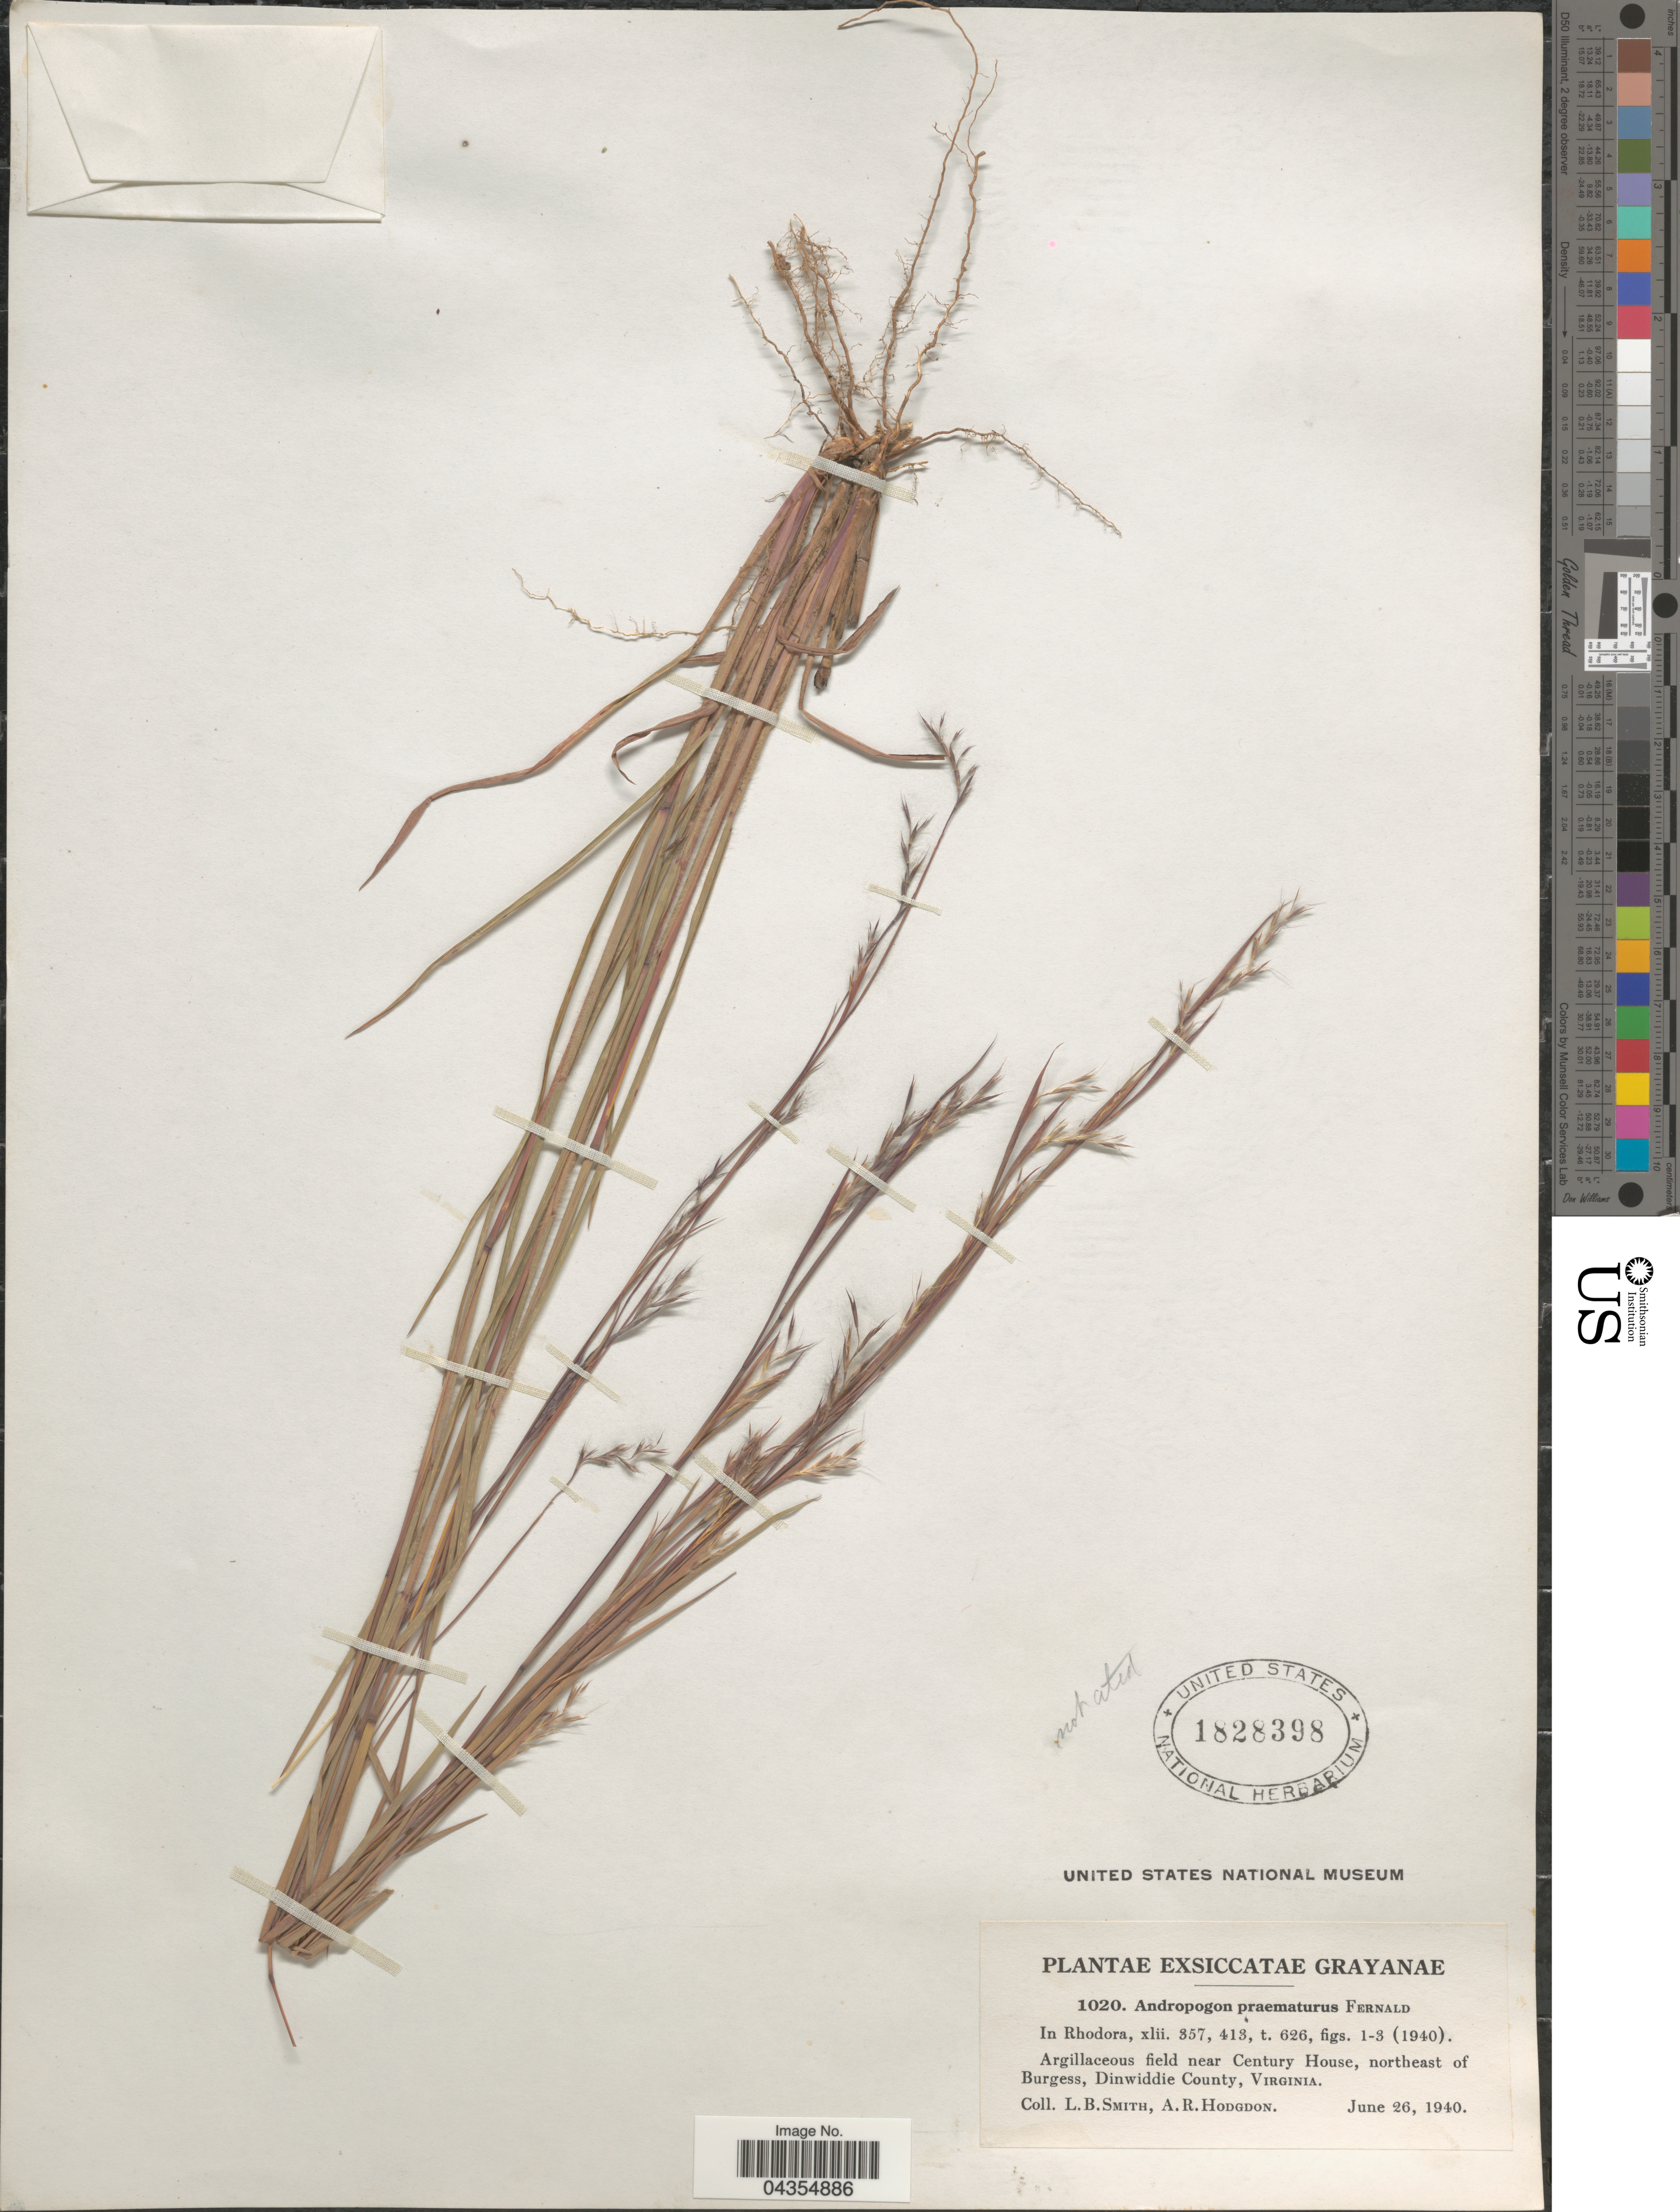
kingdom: Plantae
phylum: Tracheophyta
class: Liliopsida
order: Poales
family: Poaceae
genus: Schizachyrium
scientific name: Schizachyrium sanguineum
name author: (Retz.) Alston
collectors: L. Smith & A. R. Hodgdon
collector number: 1020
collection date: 1940-06-26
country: United States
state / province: Virginia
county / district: Dinwiddie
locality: Near Century House, northeast of Burgess, Dinwiddie County.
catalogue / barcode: US 1828398